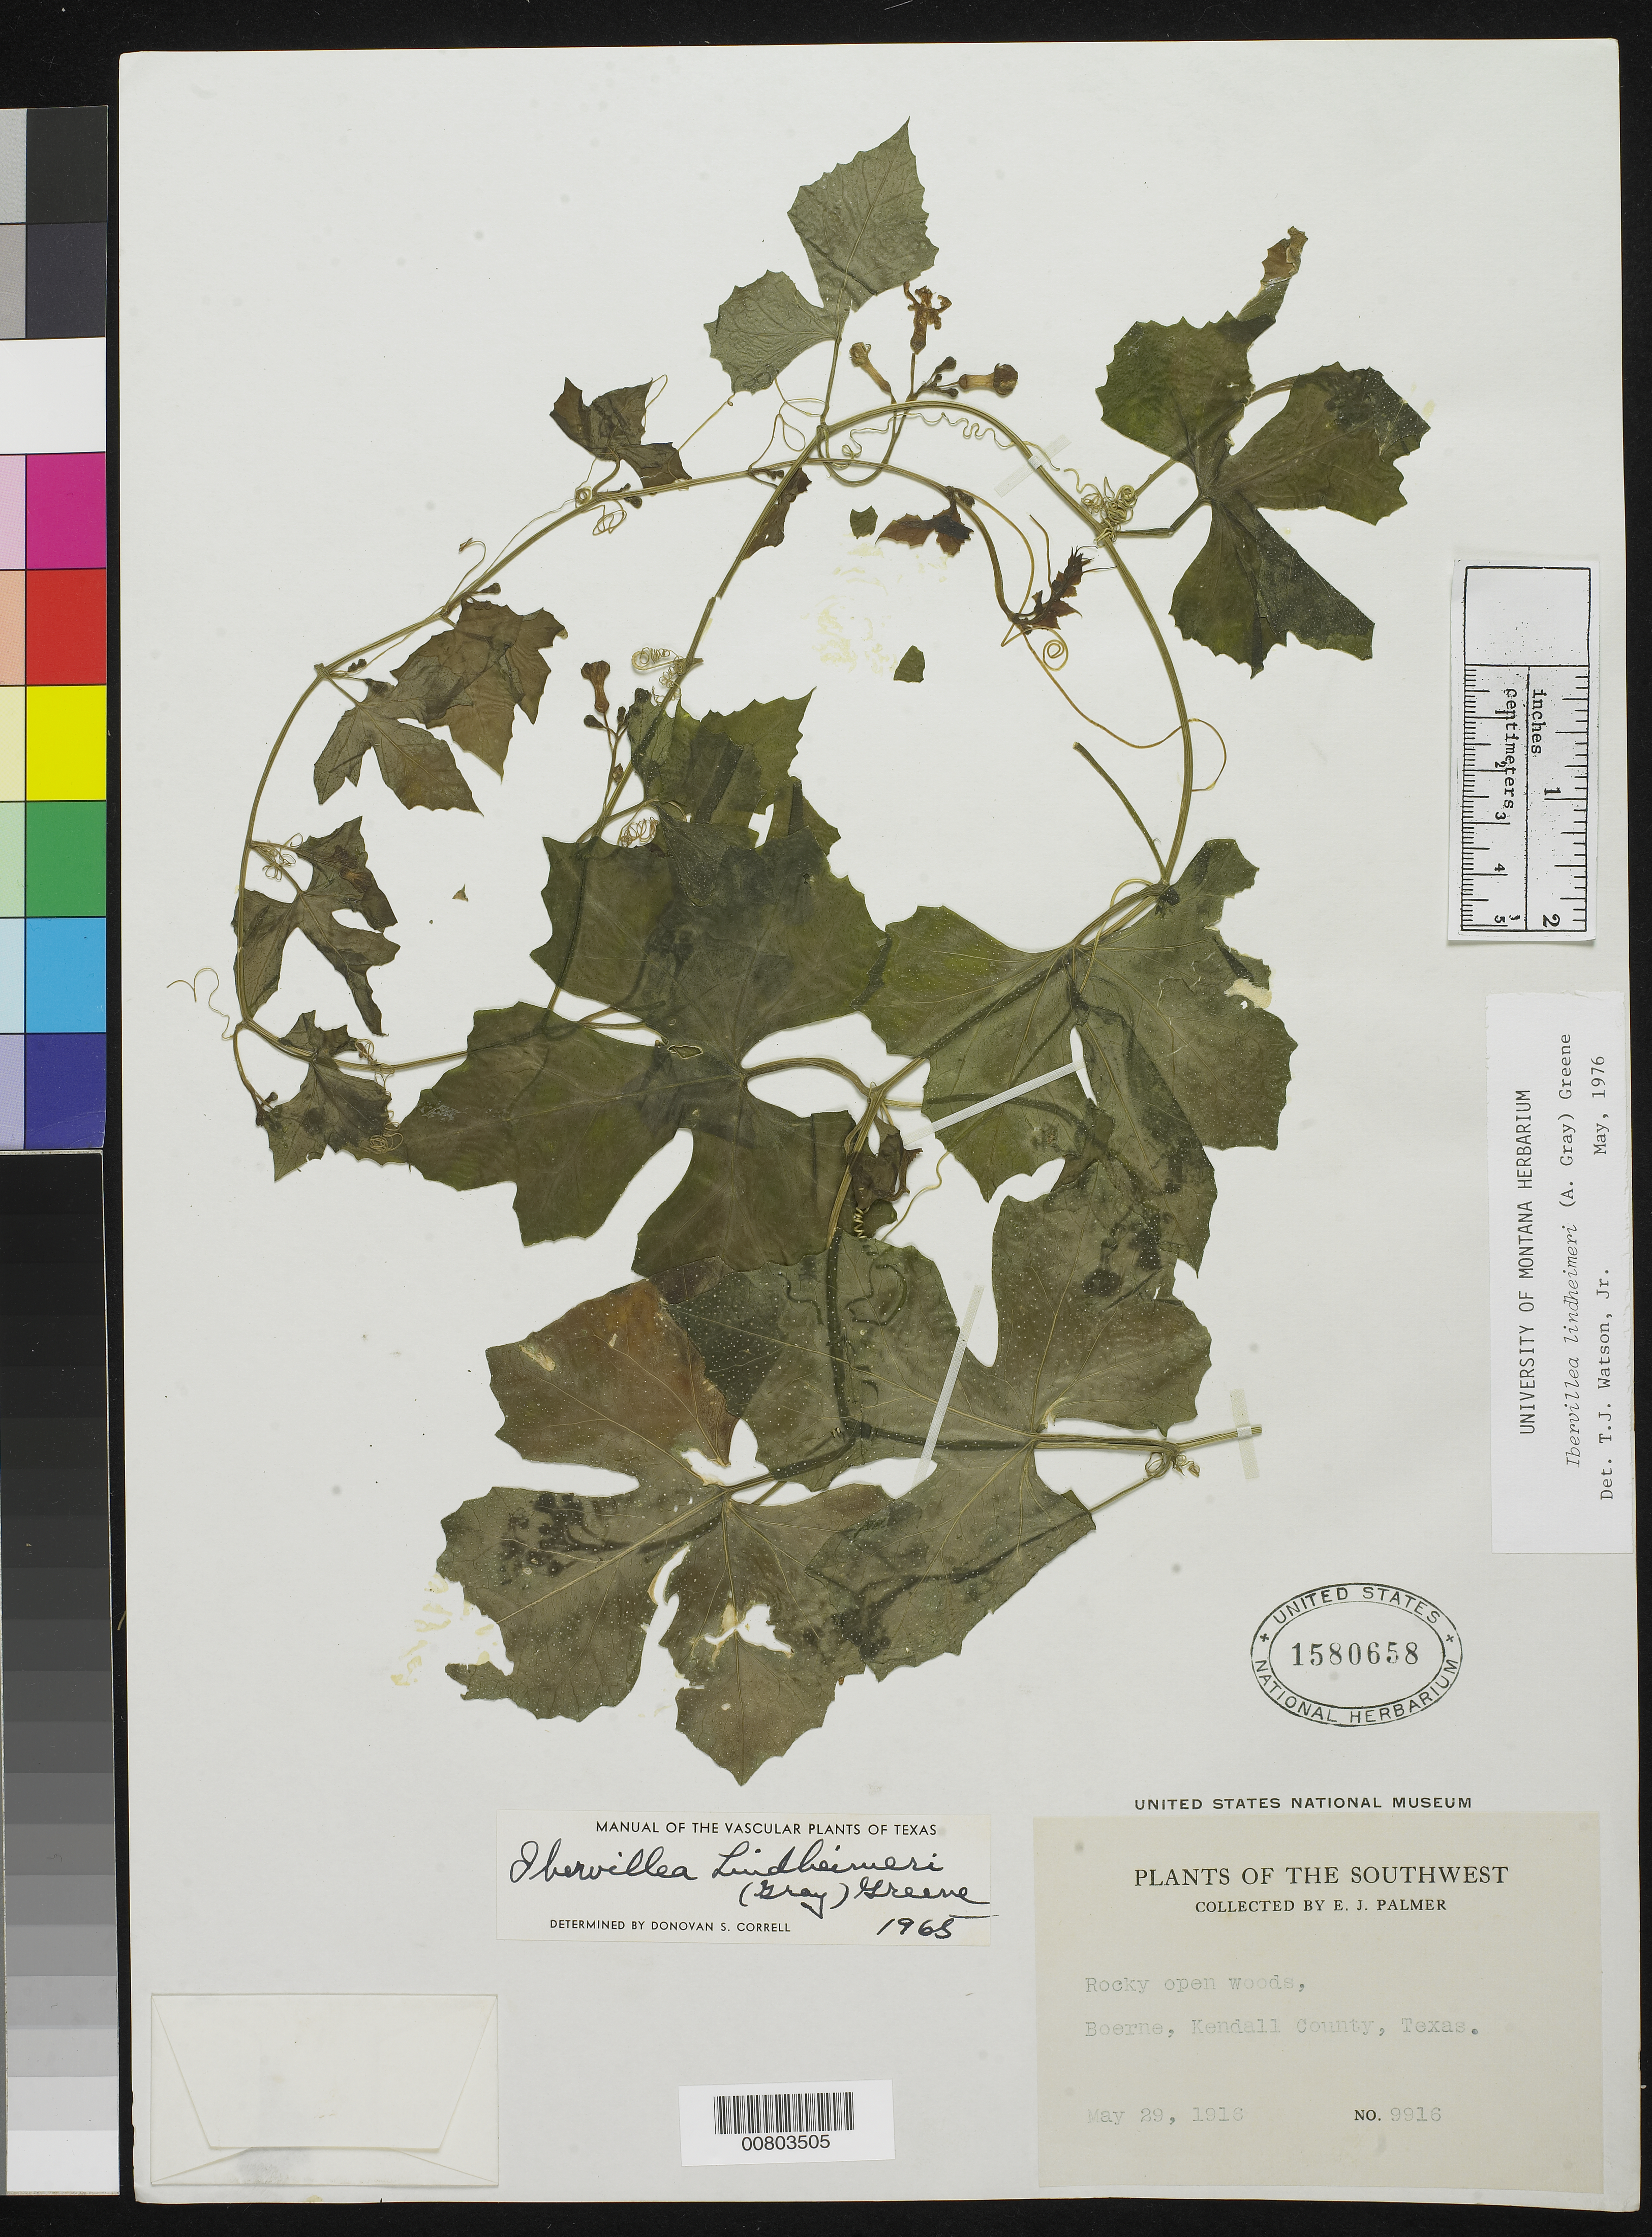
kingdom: Plantae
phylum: Tracheophyta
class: Magnoliopsida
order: Cucurbitales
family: Cucurbitaceae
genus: Ibervillea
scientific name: Ibervillea lindheimeri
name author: (A. Gray) Greene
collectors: E. J. Palmer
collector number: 9916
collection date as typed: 29 May 1916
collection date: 1916-05-29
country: United States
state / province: Texas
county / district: Kendall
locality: Boerne, Kendall County, Texas.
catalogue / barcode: US 1580658